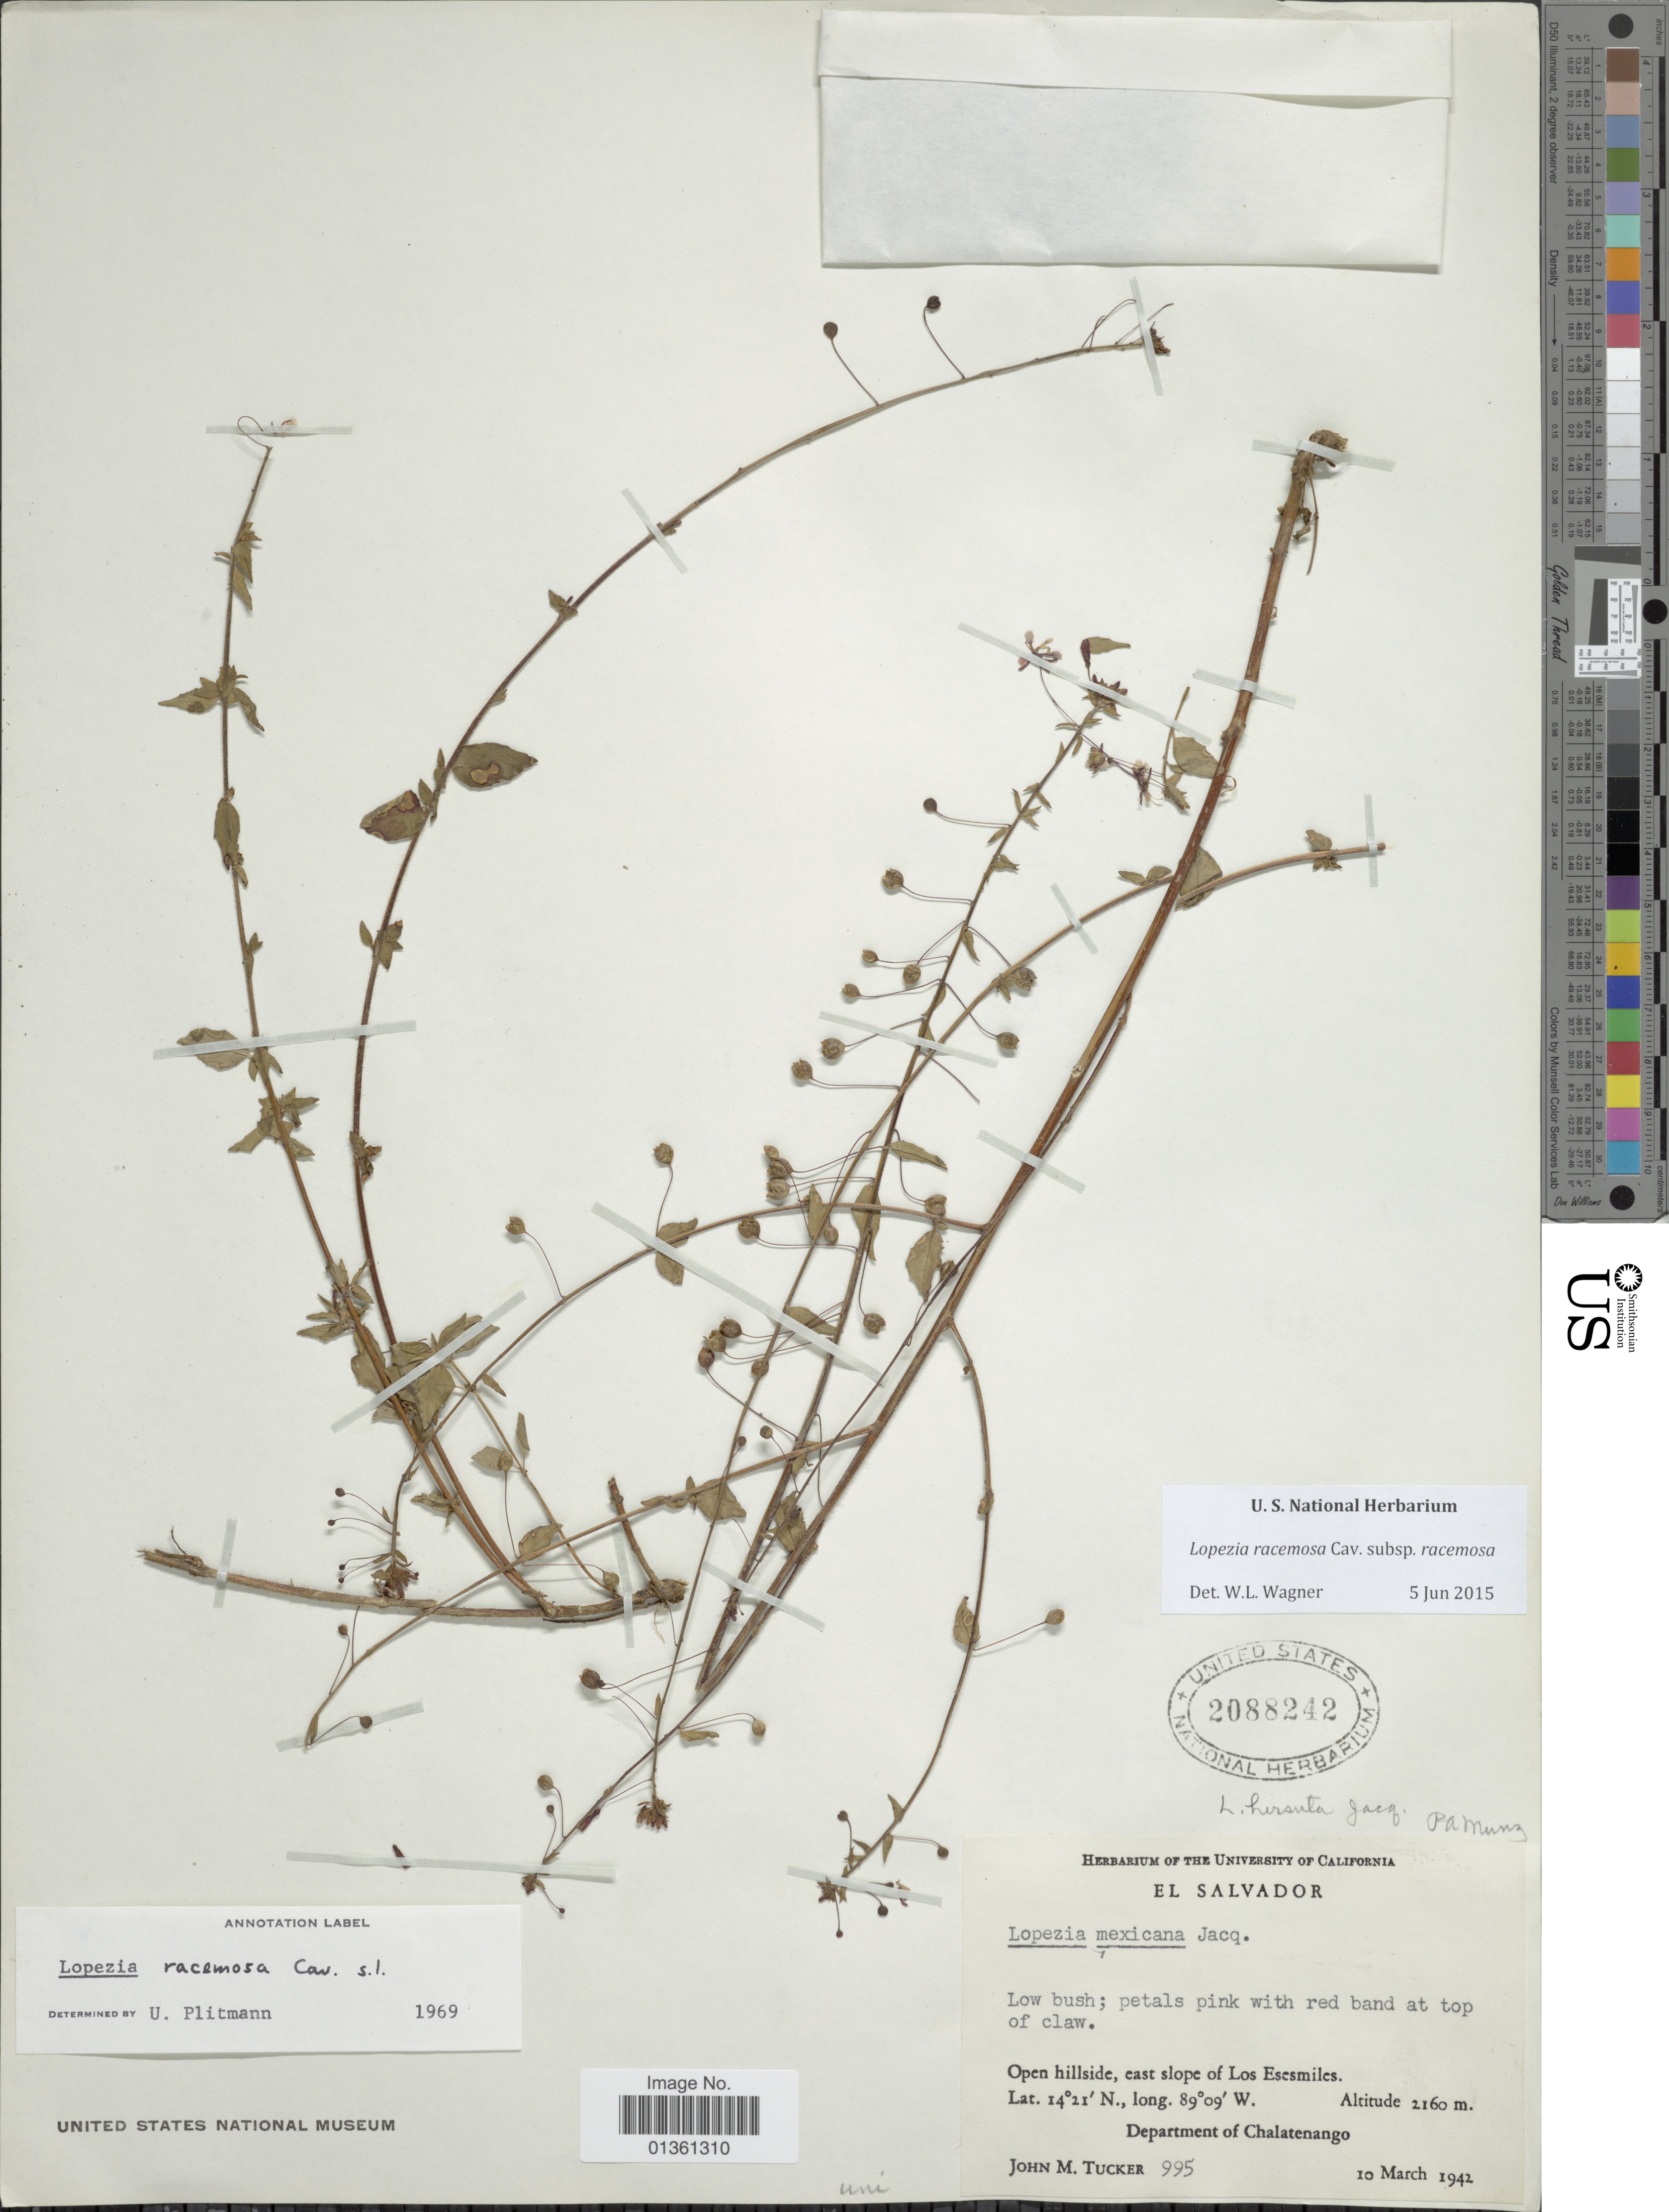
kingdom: Plantae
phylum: Tracheophyta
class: Magnoliopsida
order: Myrtales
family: Onagraceae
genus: Lopezia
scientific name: Lopezia racemosa subsp. racemosa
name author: Cav.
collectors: J. M. Tucker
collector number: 995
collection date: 1942-03-10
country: El Salvador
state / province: Chalatenango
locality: Open hillside, east slope of Los Esesmiles.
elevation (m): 2160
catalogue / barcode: US 2088242